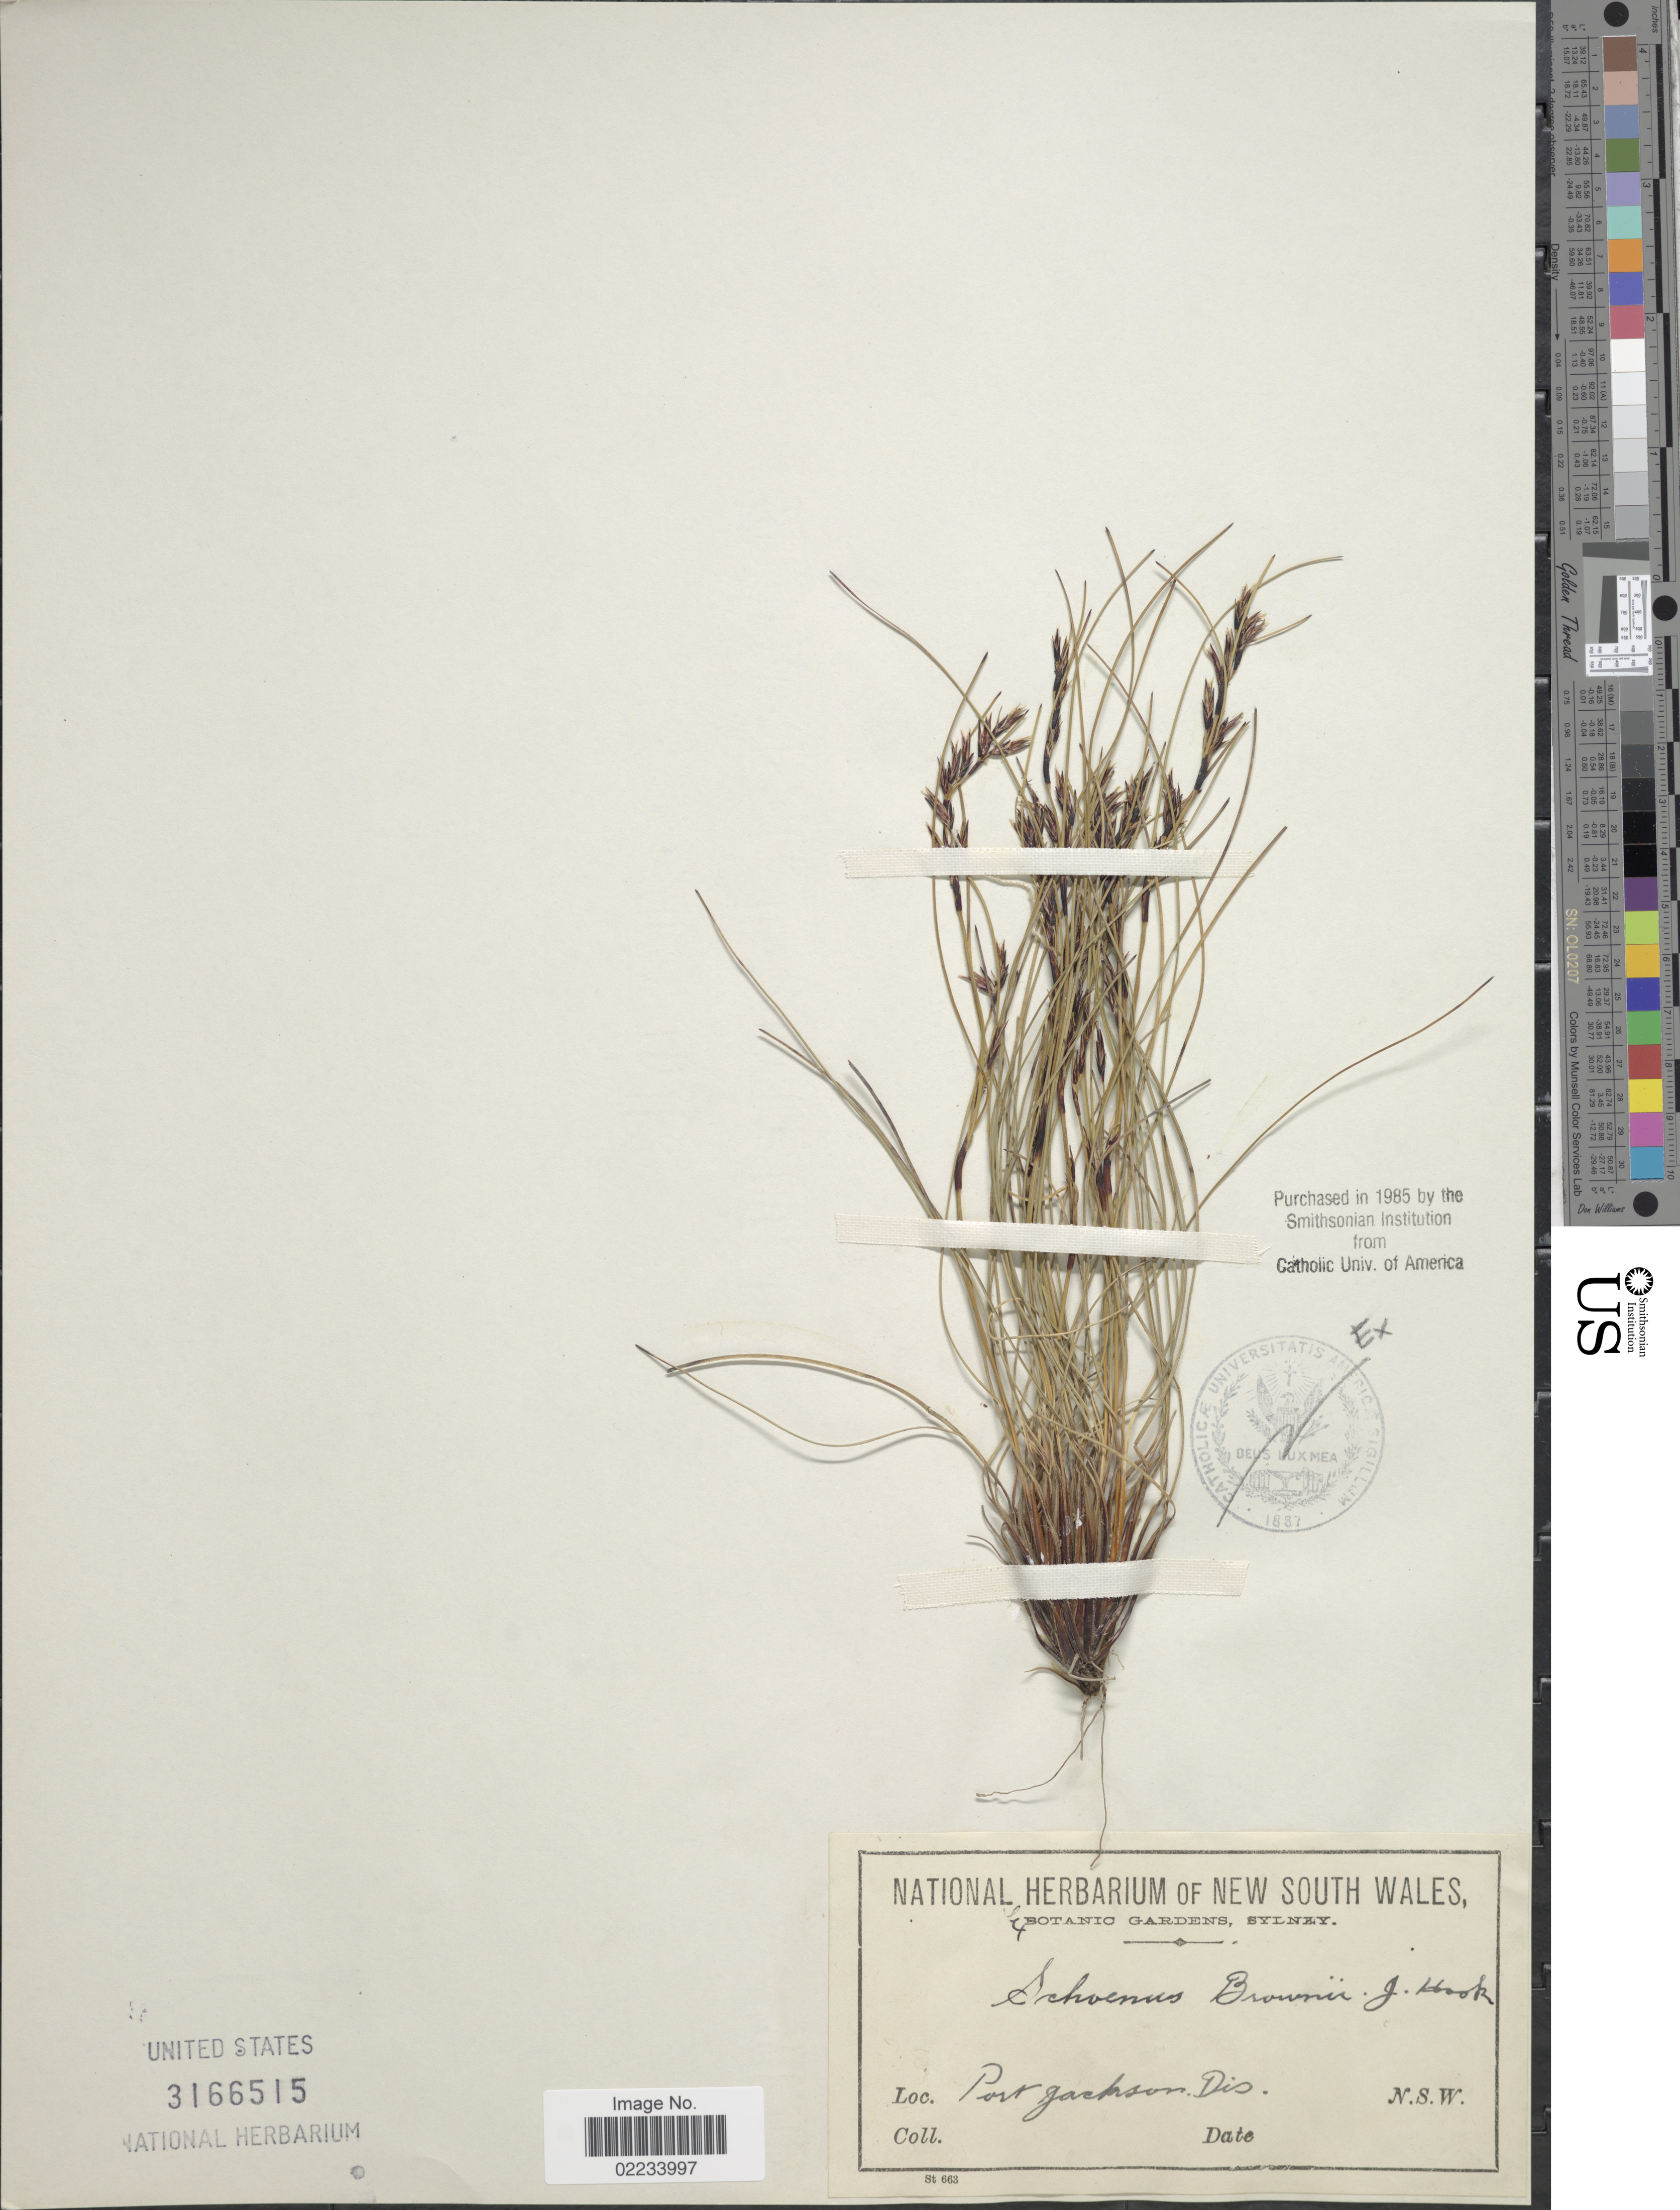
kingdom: Plantae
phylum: Tracheophyta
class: Liliopsida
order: Poales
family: Cyperaceae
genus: Schoenus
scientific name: Schoenus apogon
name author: Roem. & Schult.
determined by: Strong, Mark T., (BOT), Smithsonian Institution - National Museum of Natural History (UNITED STATES)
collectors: National Herbarium of New South Wales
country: Australia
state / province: New South Wales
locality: Port Jackson Dis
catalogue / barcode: US 3166515